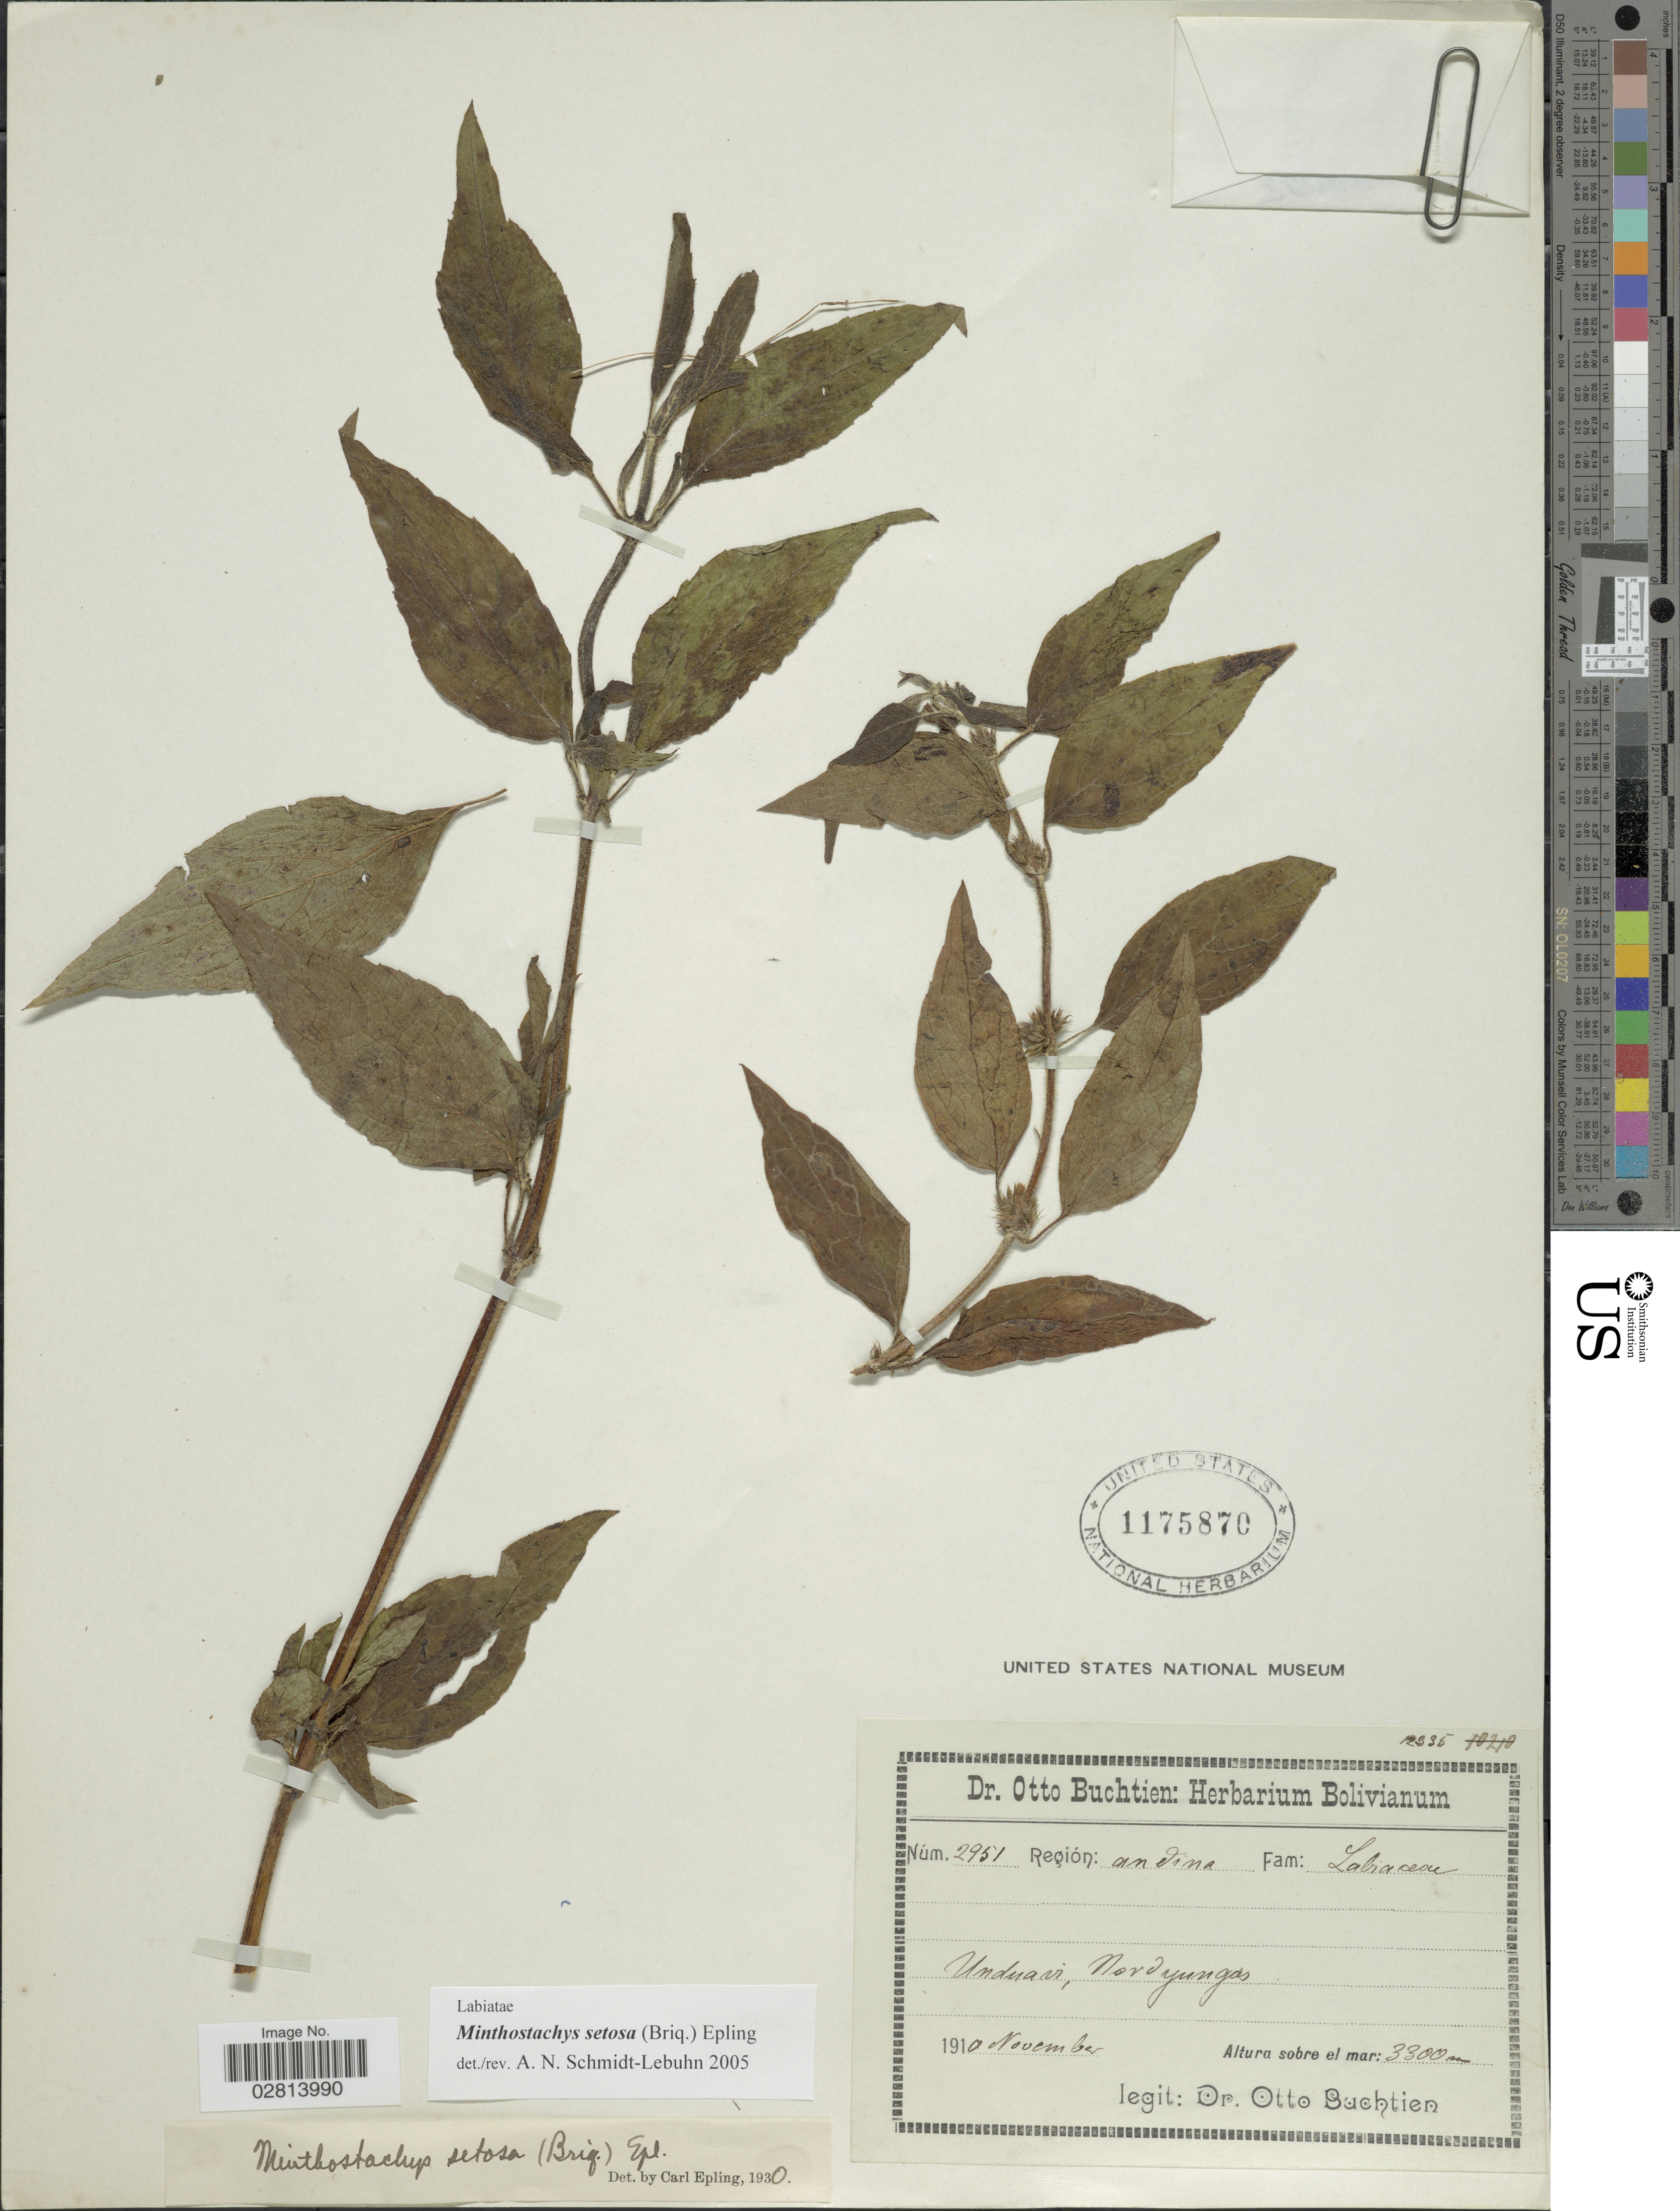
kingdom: Plantae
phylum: Tracheophyta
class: Magnoliopsida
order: Lamiales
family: Lamiaceae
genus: Minthostachys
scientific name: Minthostachys setosa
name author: (Briq.) Epling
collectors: O. Buchtien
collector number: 2951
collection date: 1910-11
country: Bolivia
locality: Region: Andina, Unduavi, Nordyungas.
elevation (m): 3300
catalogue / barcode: US 1175870